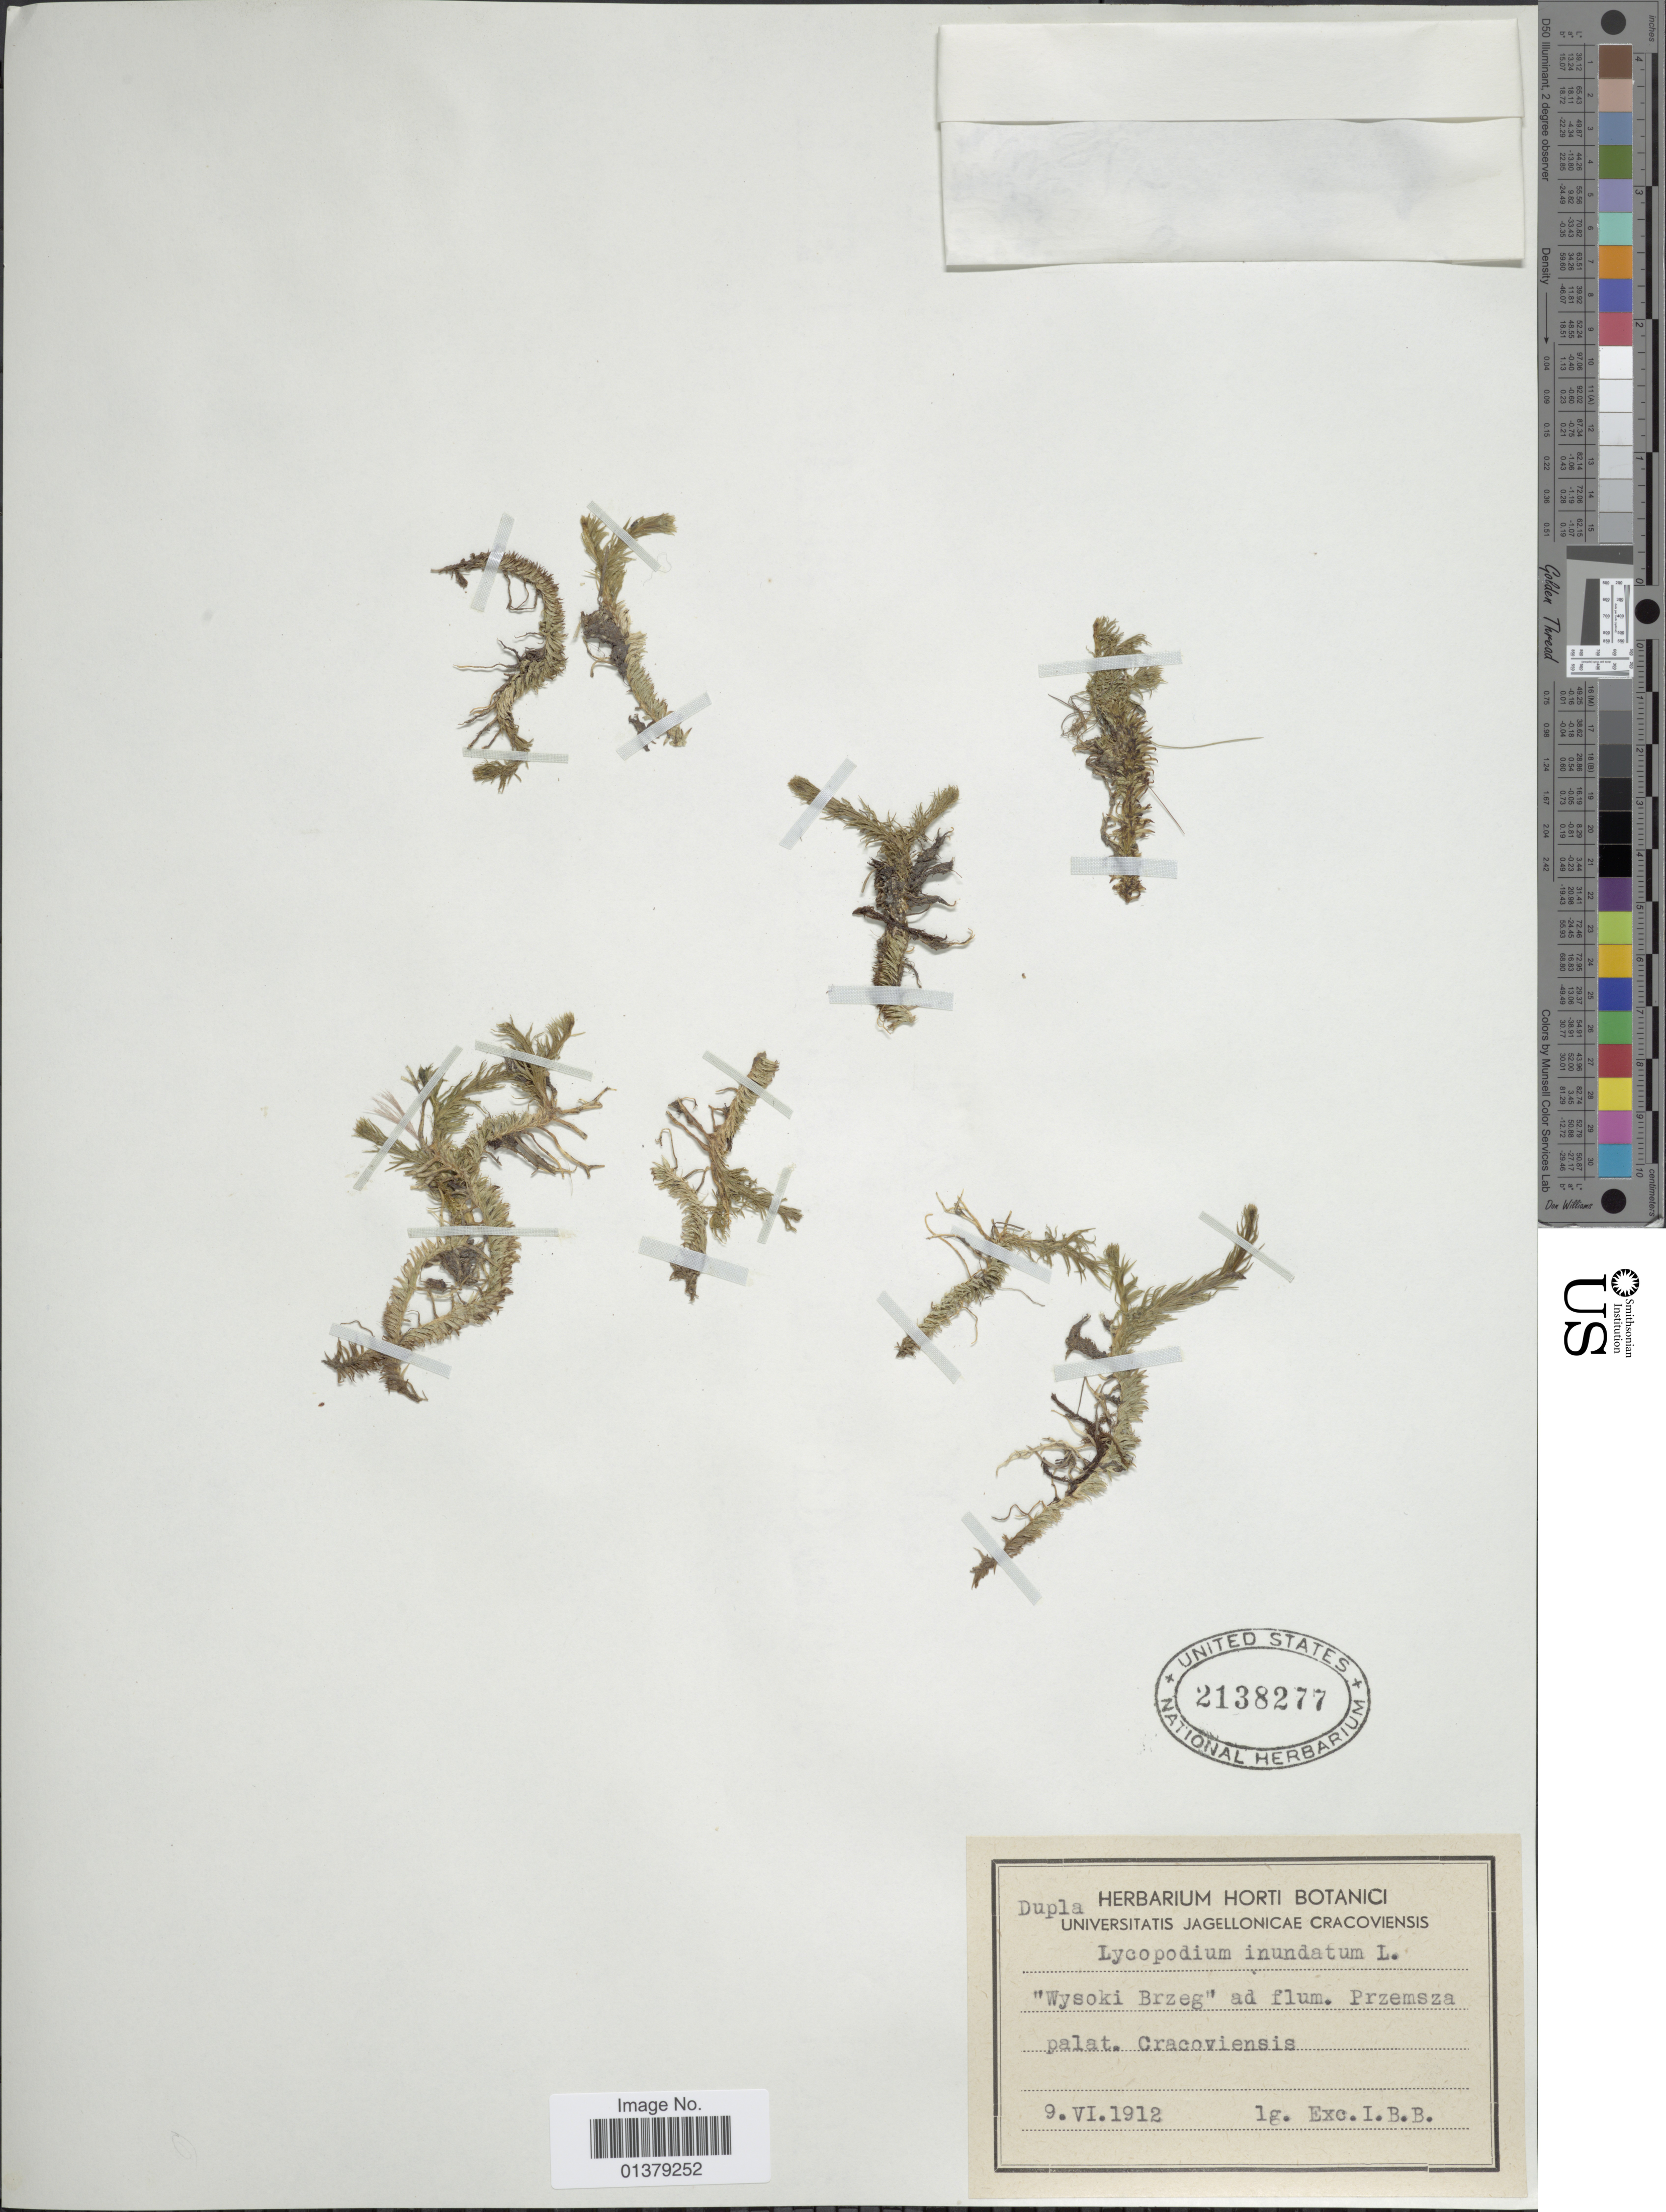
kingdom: Plantae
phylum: Tracheophyta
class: Lycopodiopsida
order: Lycopodiales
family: Lycopodiaceae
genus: Lycopodiella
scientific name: Lycopodiella inundata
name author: (L.) Holub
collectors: ex. I. B. B.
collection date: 1912-06-09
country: Poland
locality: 'Wysoki Brzeg'ad flum. Przemsza palat. Cracoviensis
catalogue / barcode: US 2138277